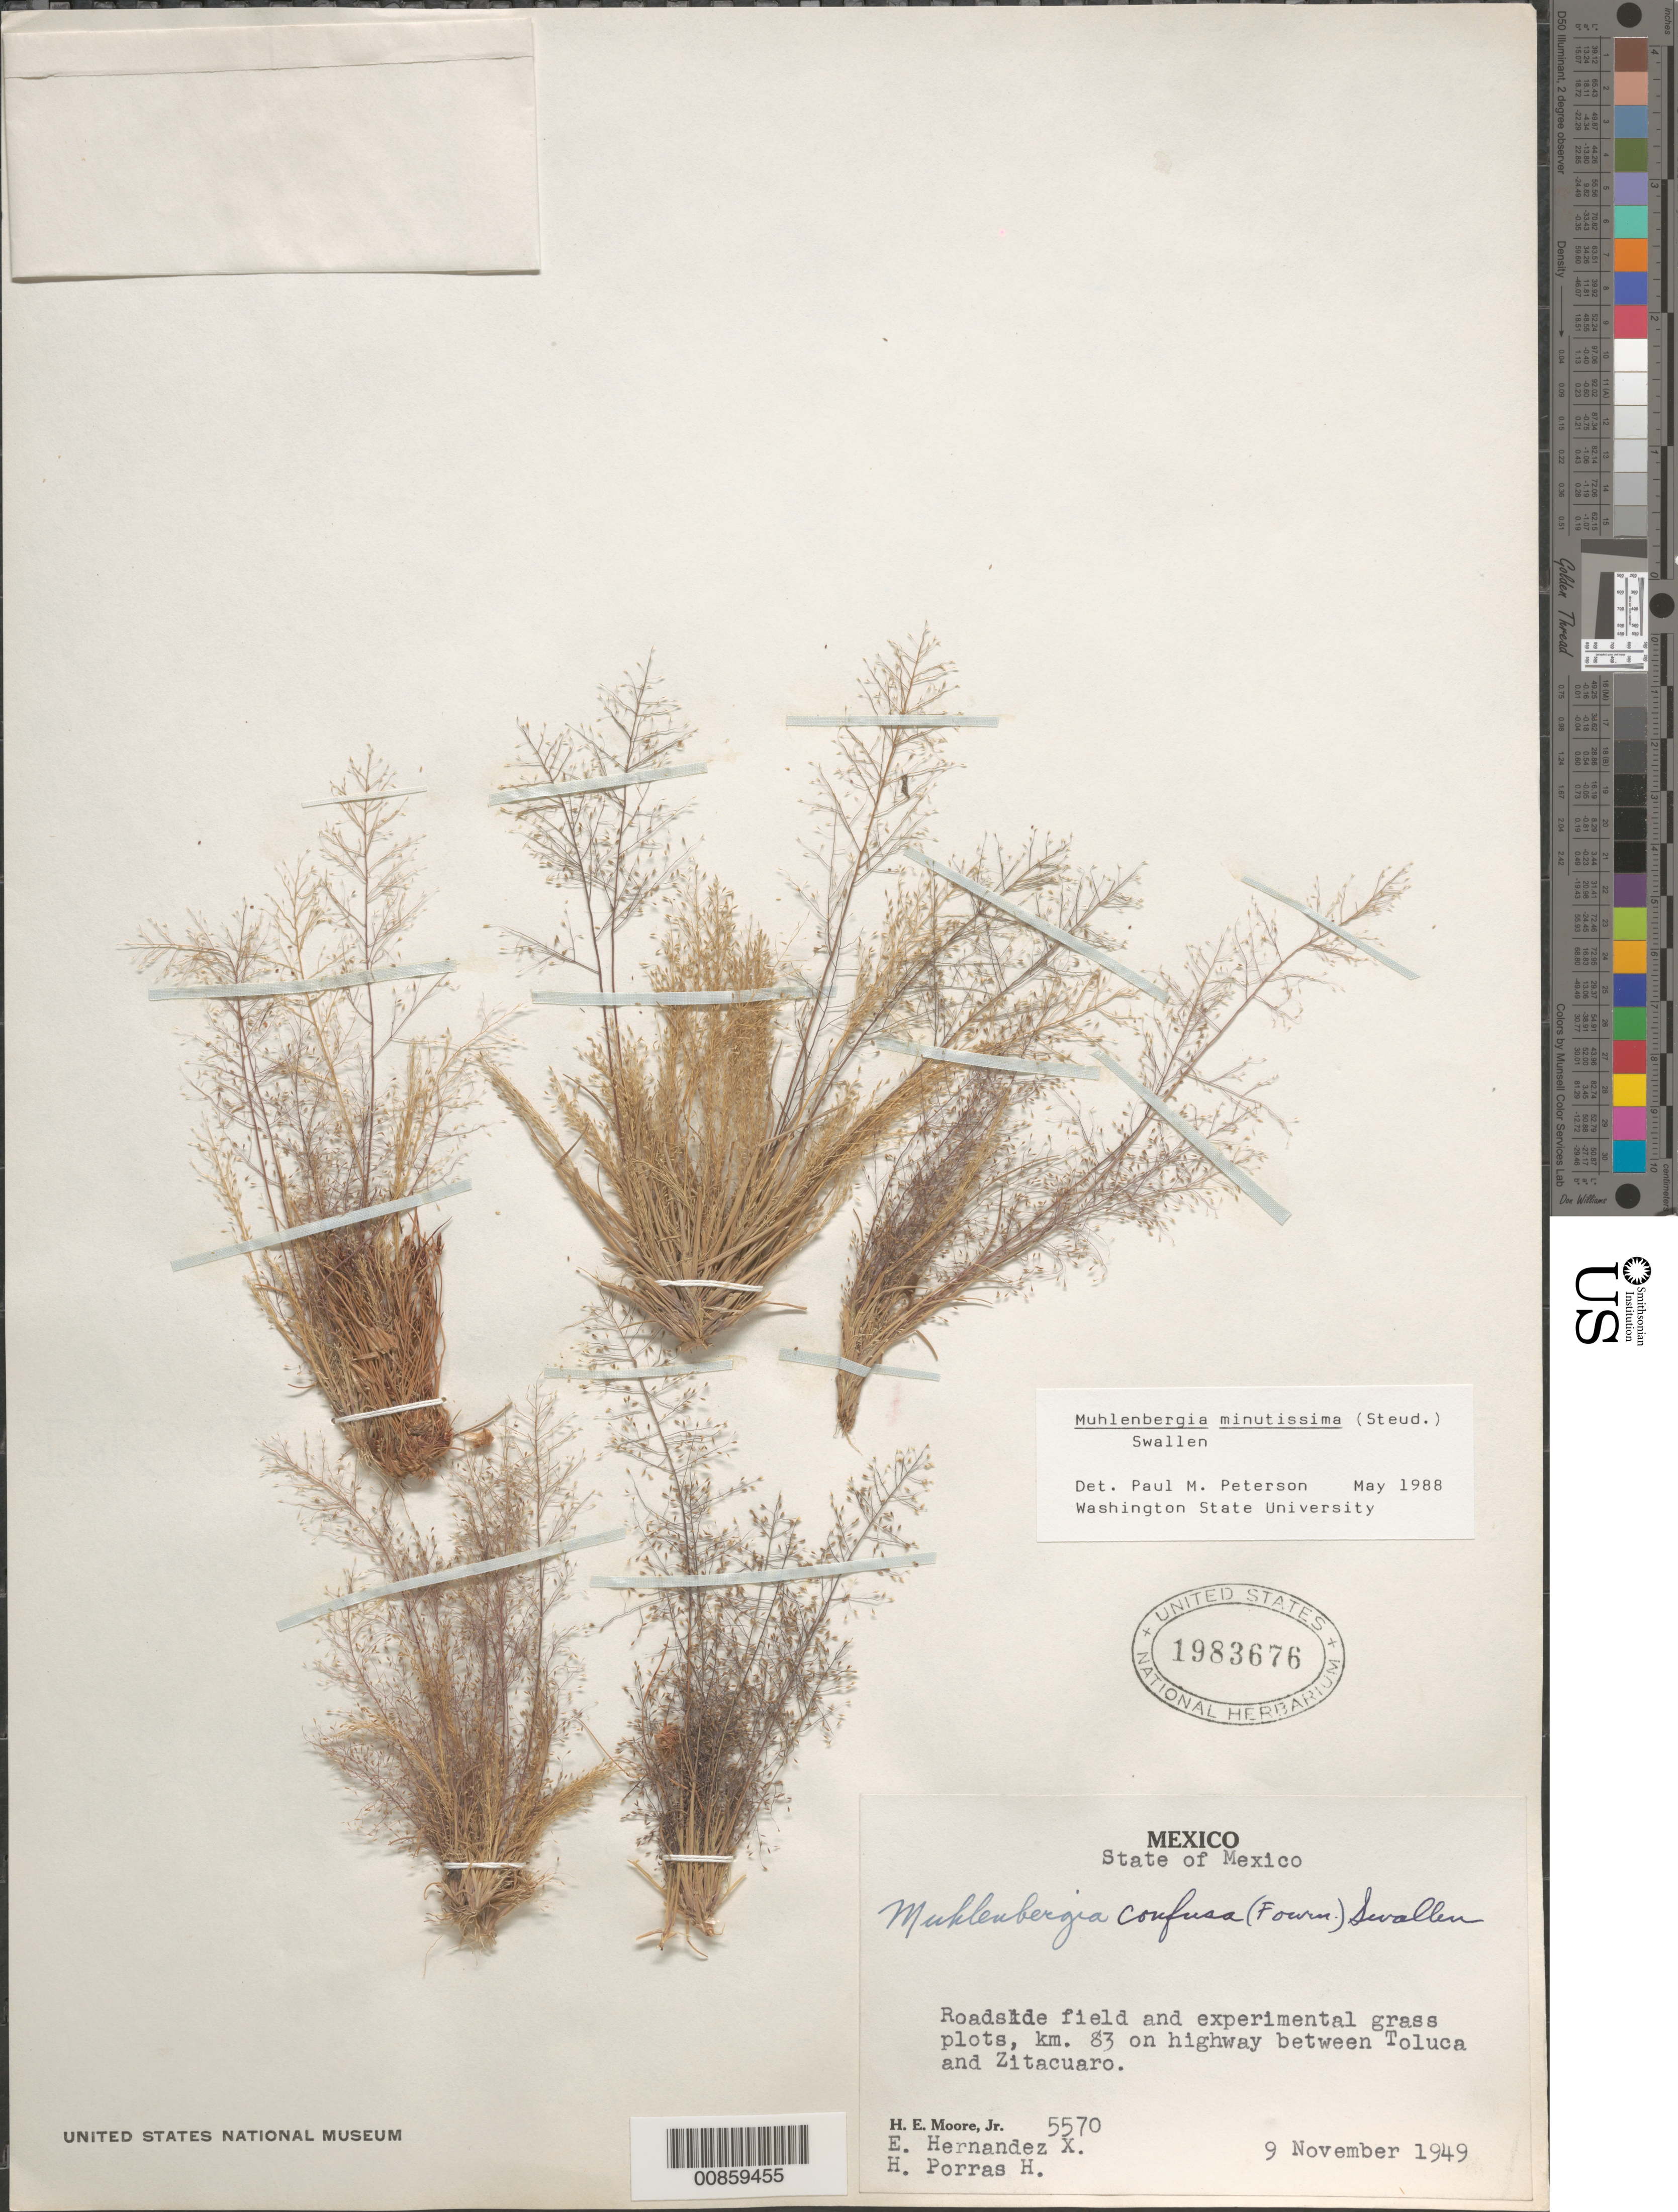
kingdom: Plantae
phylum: Tracheophyta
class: Liliopsida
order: Poales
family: Poaceae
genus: Muhlenbergia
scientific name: Muhlenbergia minutissima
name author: (Steud.) Swallen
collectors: H. E. Moore, E. I. Hernández-X. & H. Porras-H.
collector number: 5570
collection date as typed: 09 Nov 1949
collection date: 1949-11-09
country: Mexico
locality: Km 83 between Toluca and Zitacuaro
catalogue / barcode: US 1983676